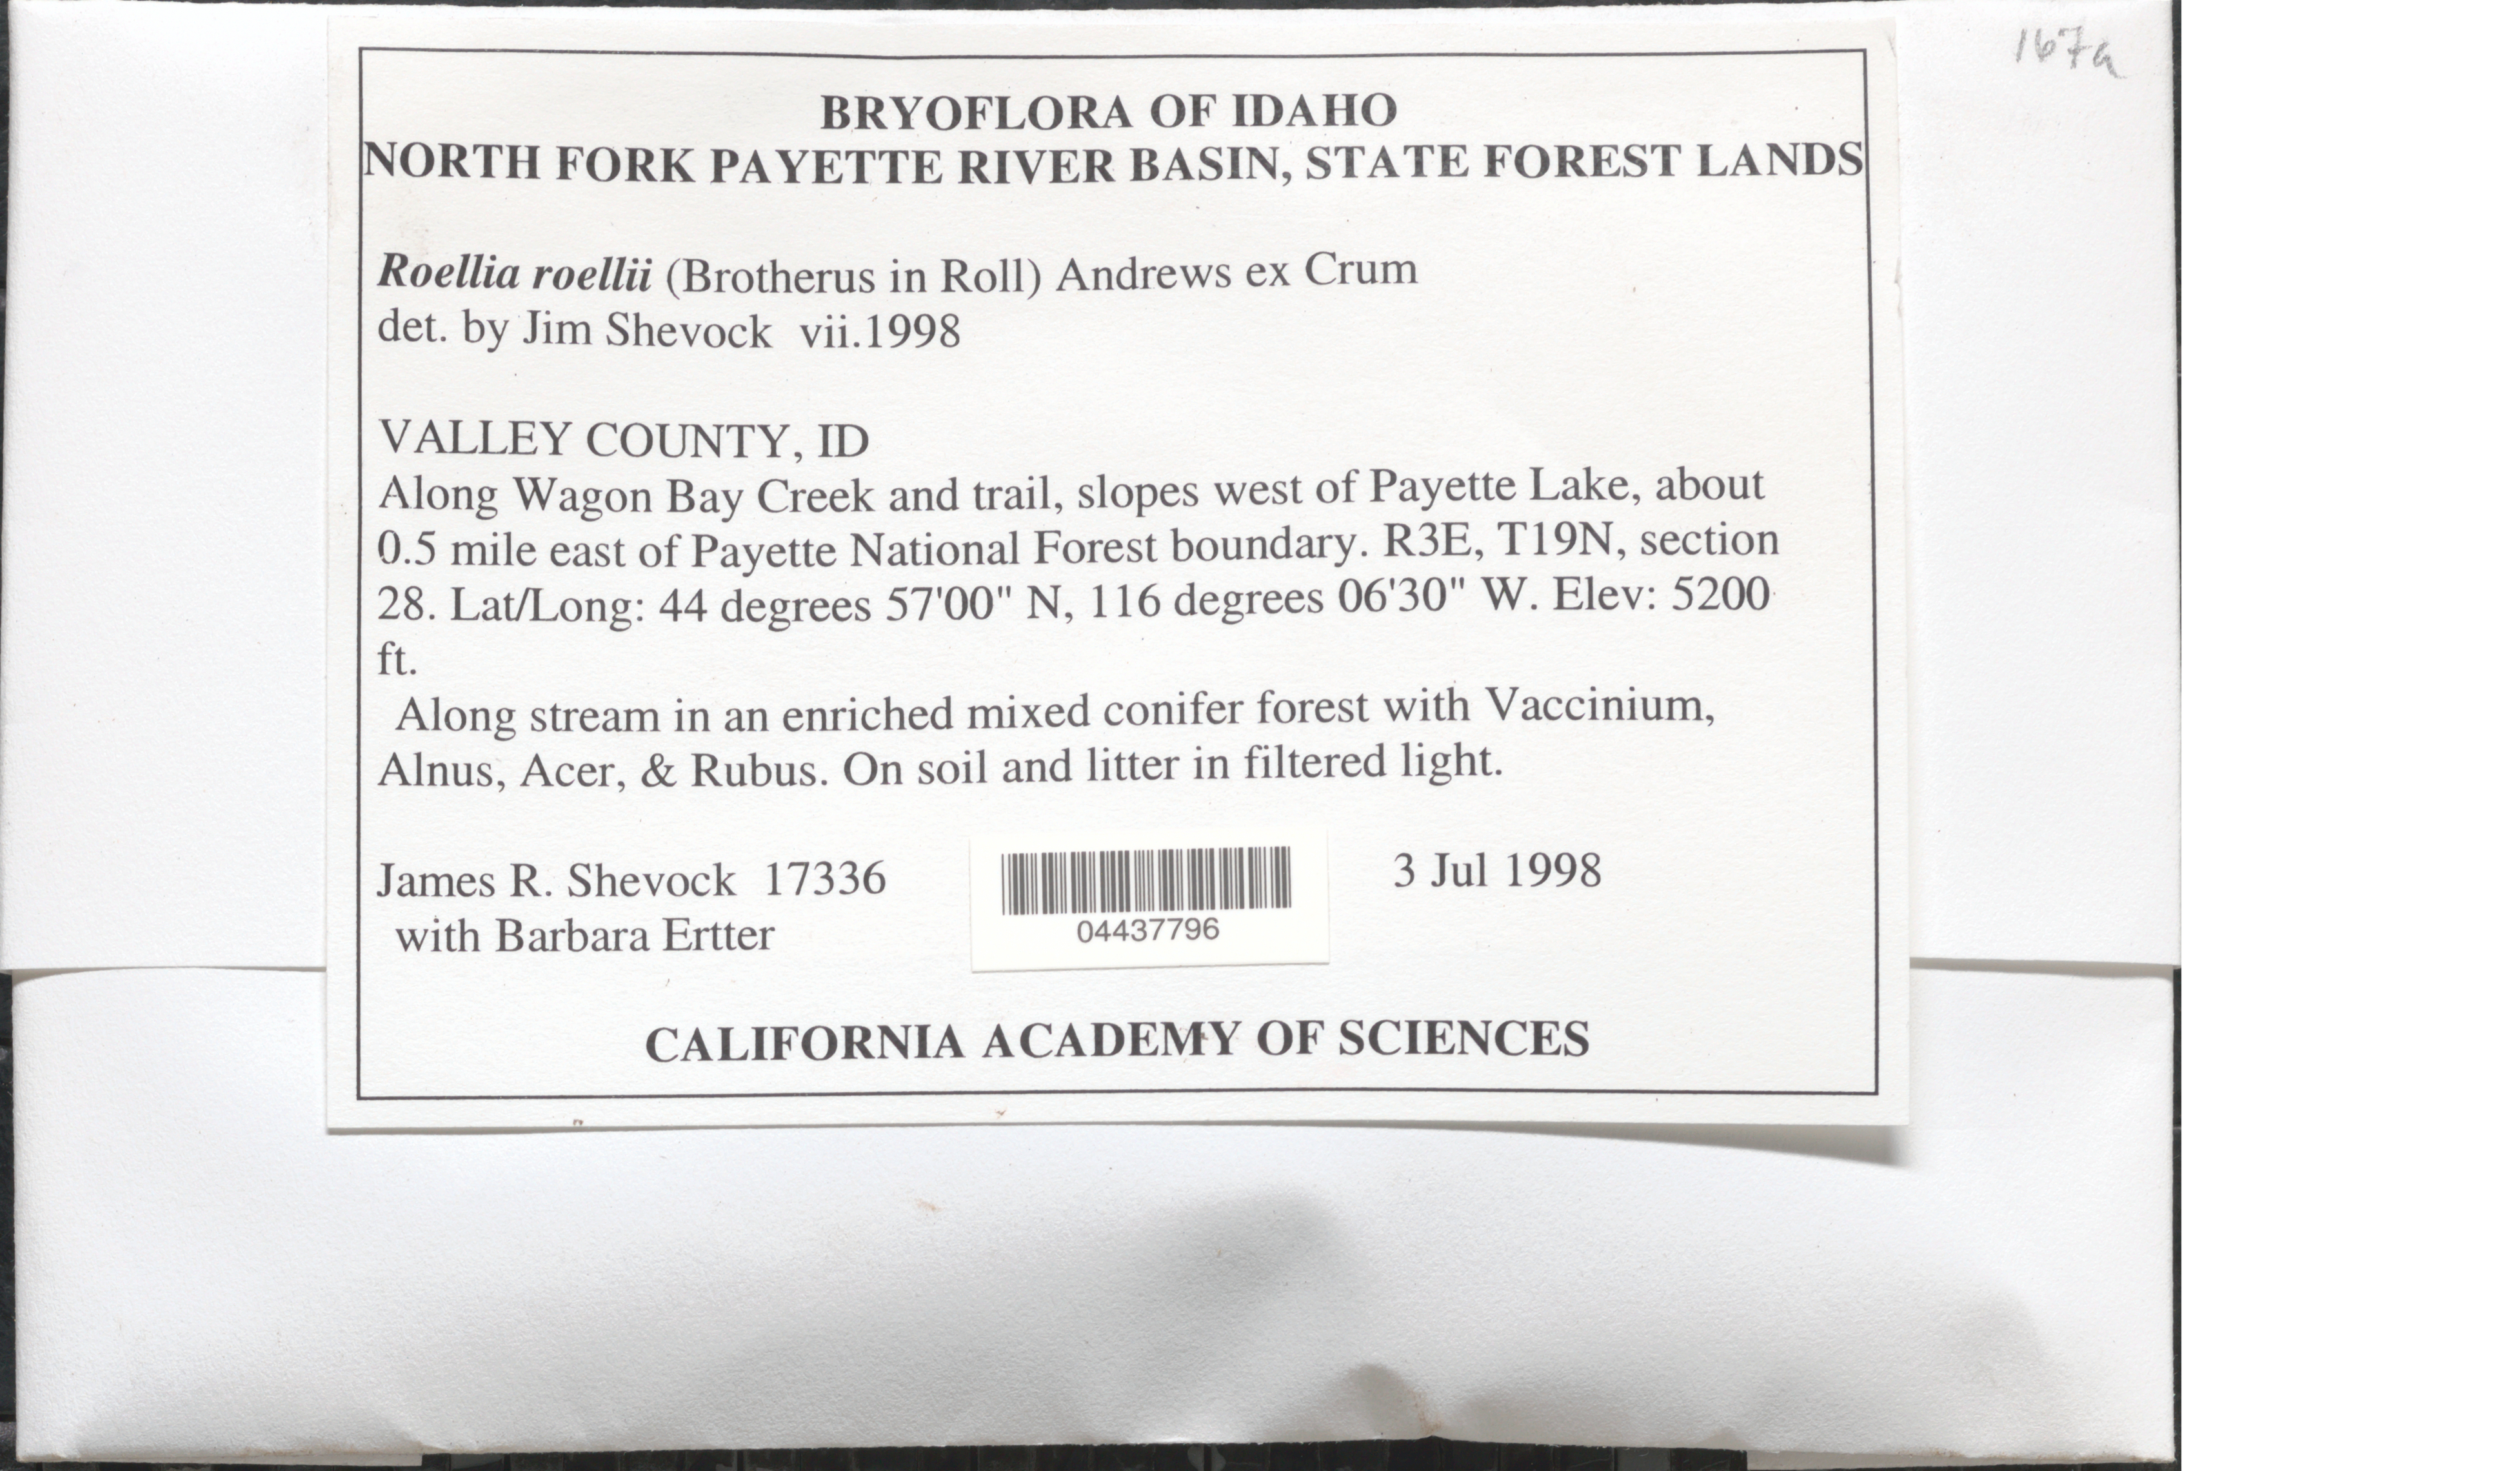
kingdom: Plantae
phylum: Bryophyta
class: Bryopsida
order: Bryales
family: Bryaceae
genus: Roellia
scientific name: Roellia roellii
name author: (Broth.) A.L. Andrews ex H.A. Crum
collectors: J. R. Shevock & B. Ertter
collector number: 17336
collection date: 1998-07-03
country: United States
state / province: Idaho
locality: North Fork Payette River Basin, State Forest Lands. Valley County. Along Wagon Bay Creek and trail, slopes west of Payette Lake, about 0.5 mile east of Payette National Forest boundary. R3E, T19N, section 28.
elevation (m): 1585